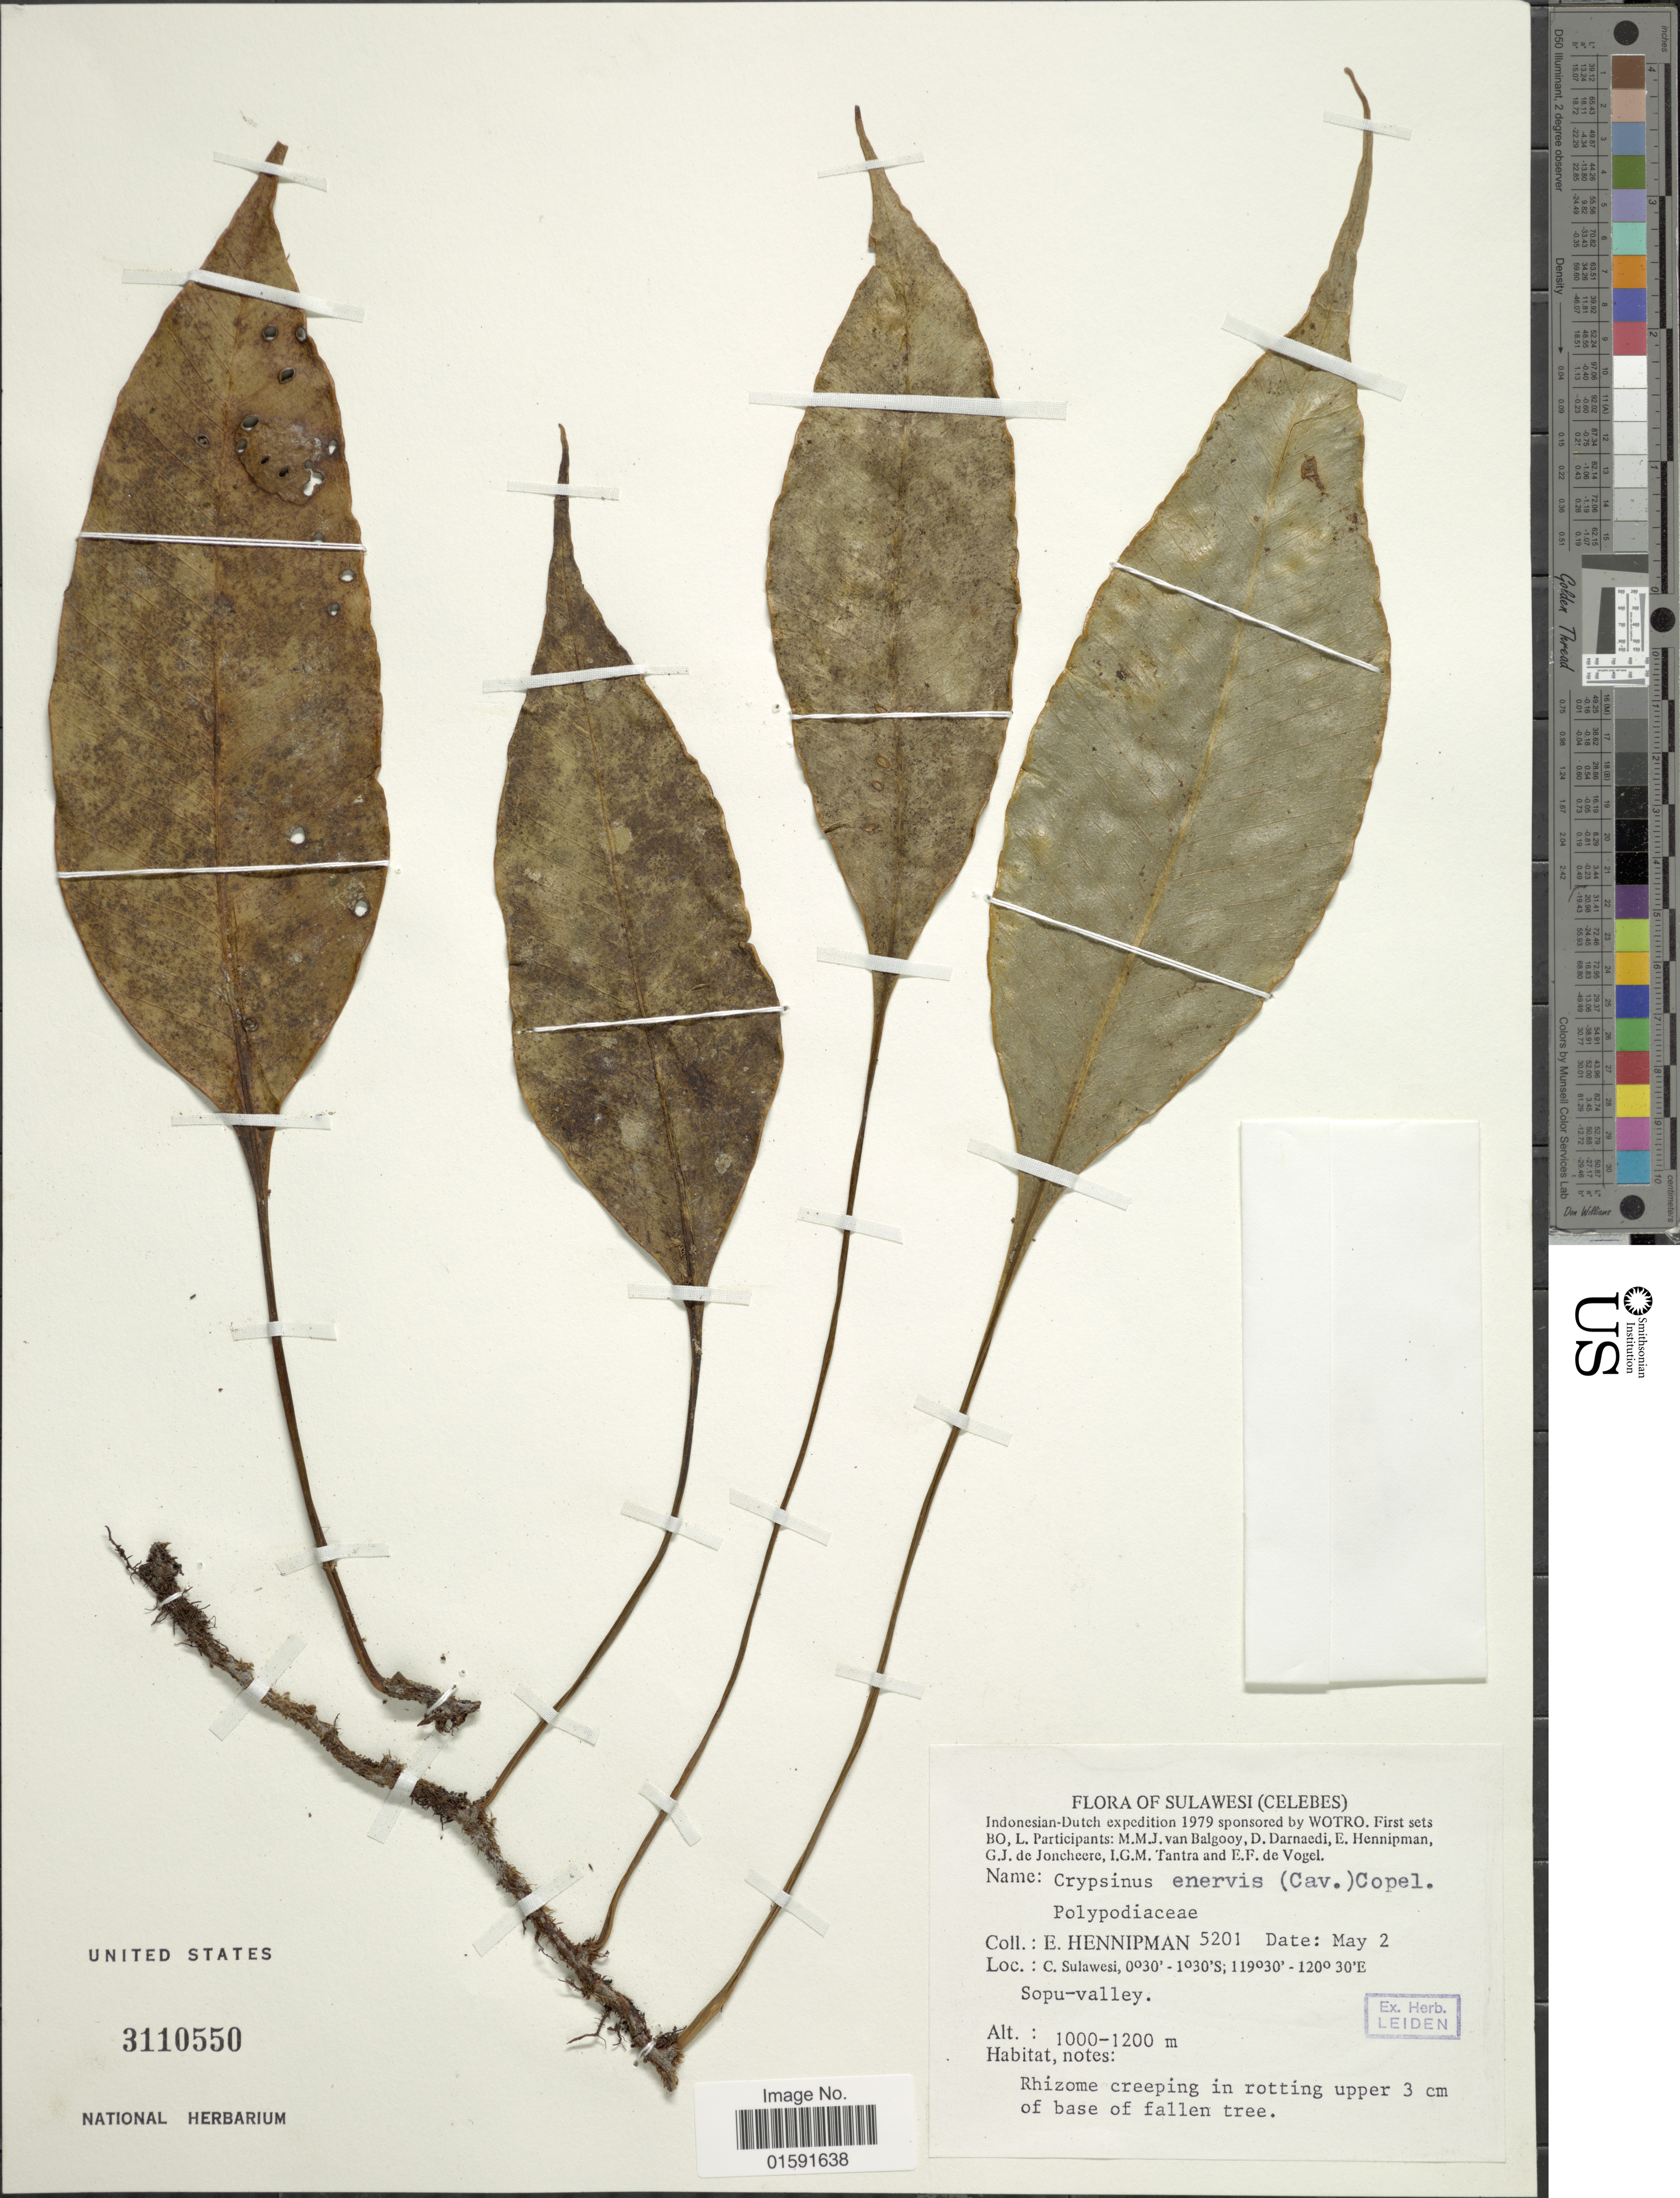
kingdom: Plantae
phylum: Tracheophyta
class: Polypodiopsida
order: Polypodiales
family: Polypodiaceae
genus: Selliguea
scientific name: Selliguea enervis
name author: (Cav.) Ching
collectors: E. Hennipman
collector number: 5201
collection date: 1979-05-02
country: Indonesia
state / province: Sulawesi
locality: Celebes, Indonesian-Dutch Expedition, C. Sulawesi, Sopu-valley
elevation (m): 1000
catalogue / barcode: US 3110550